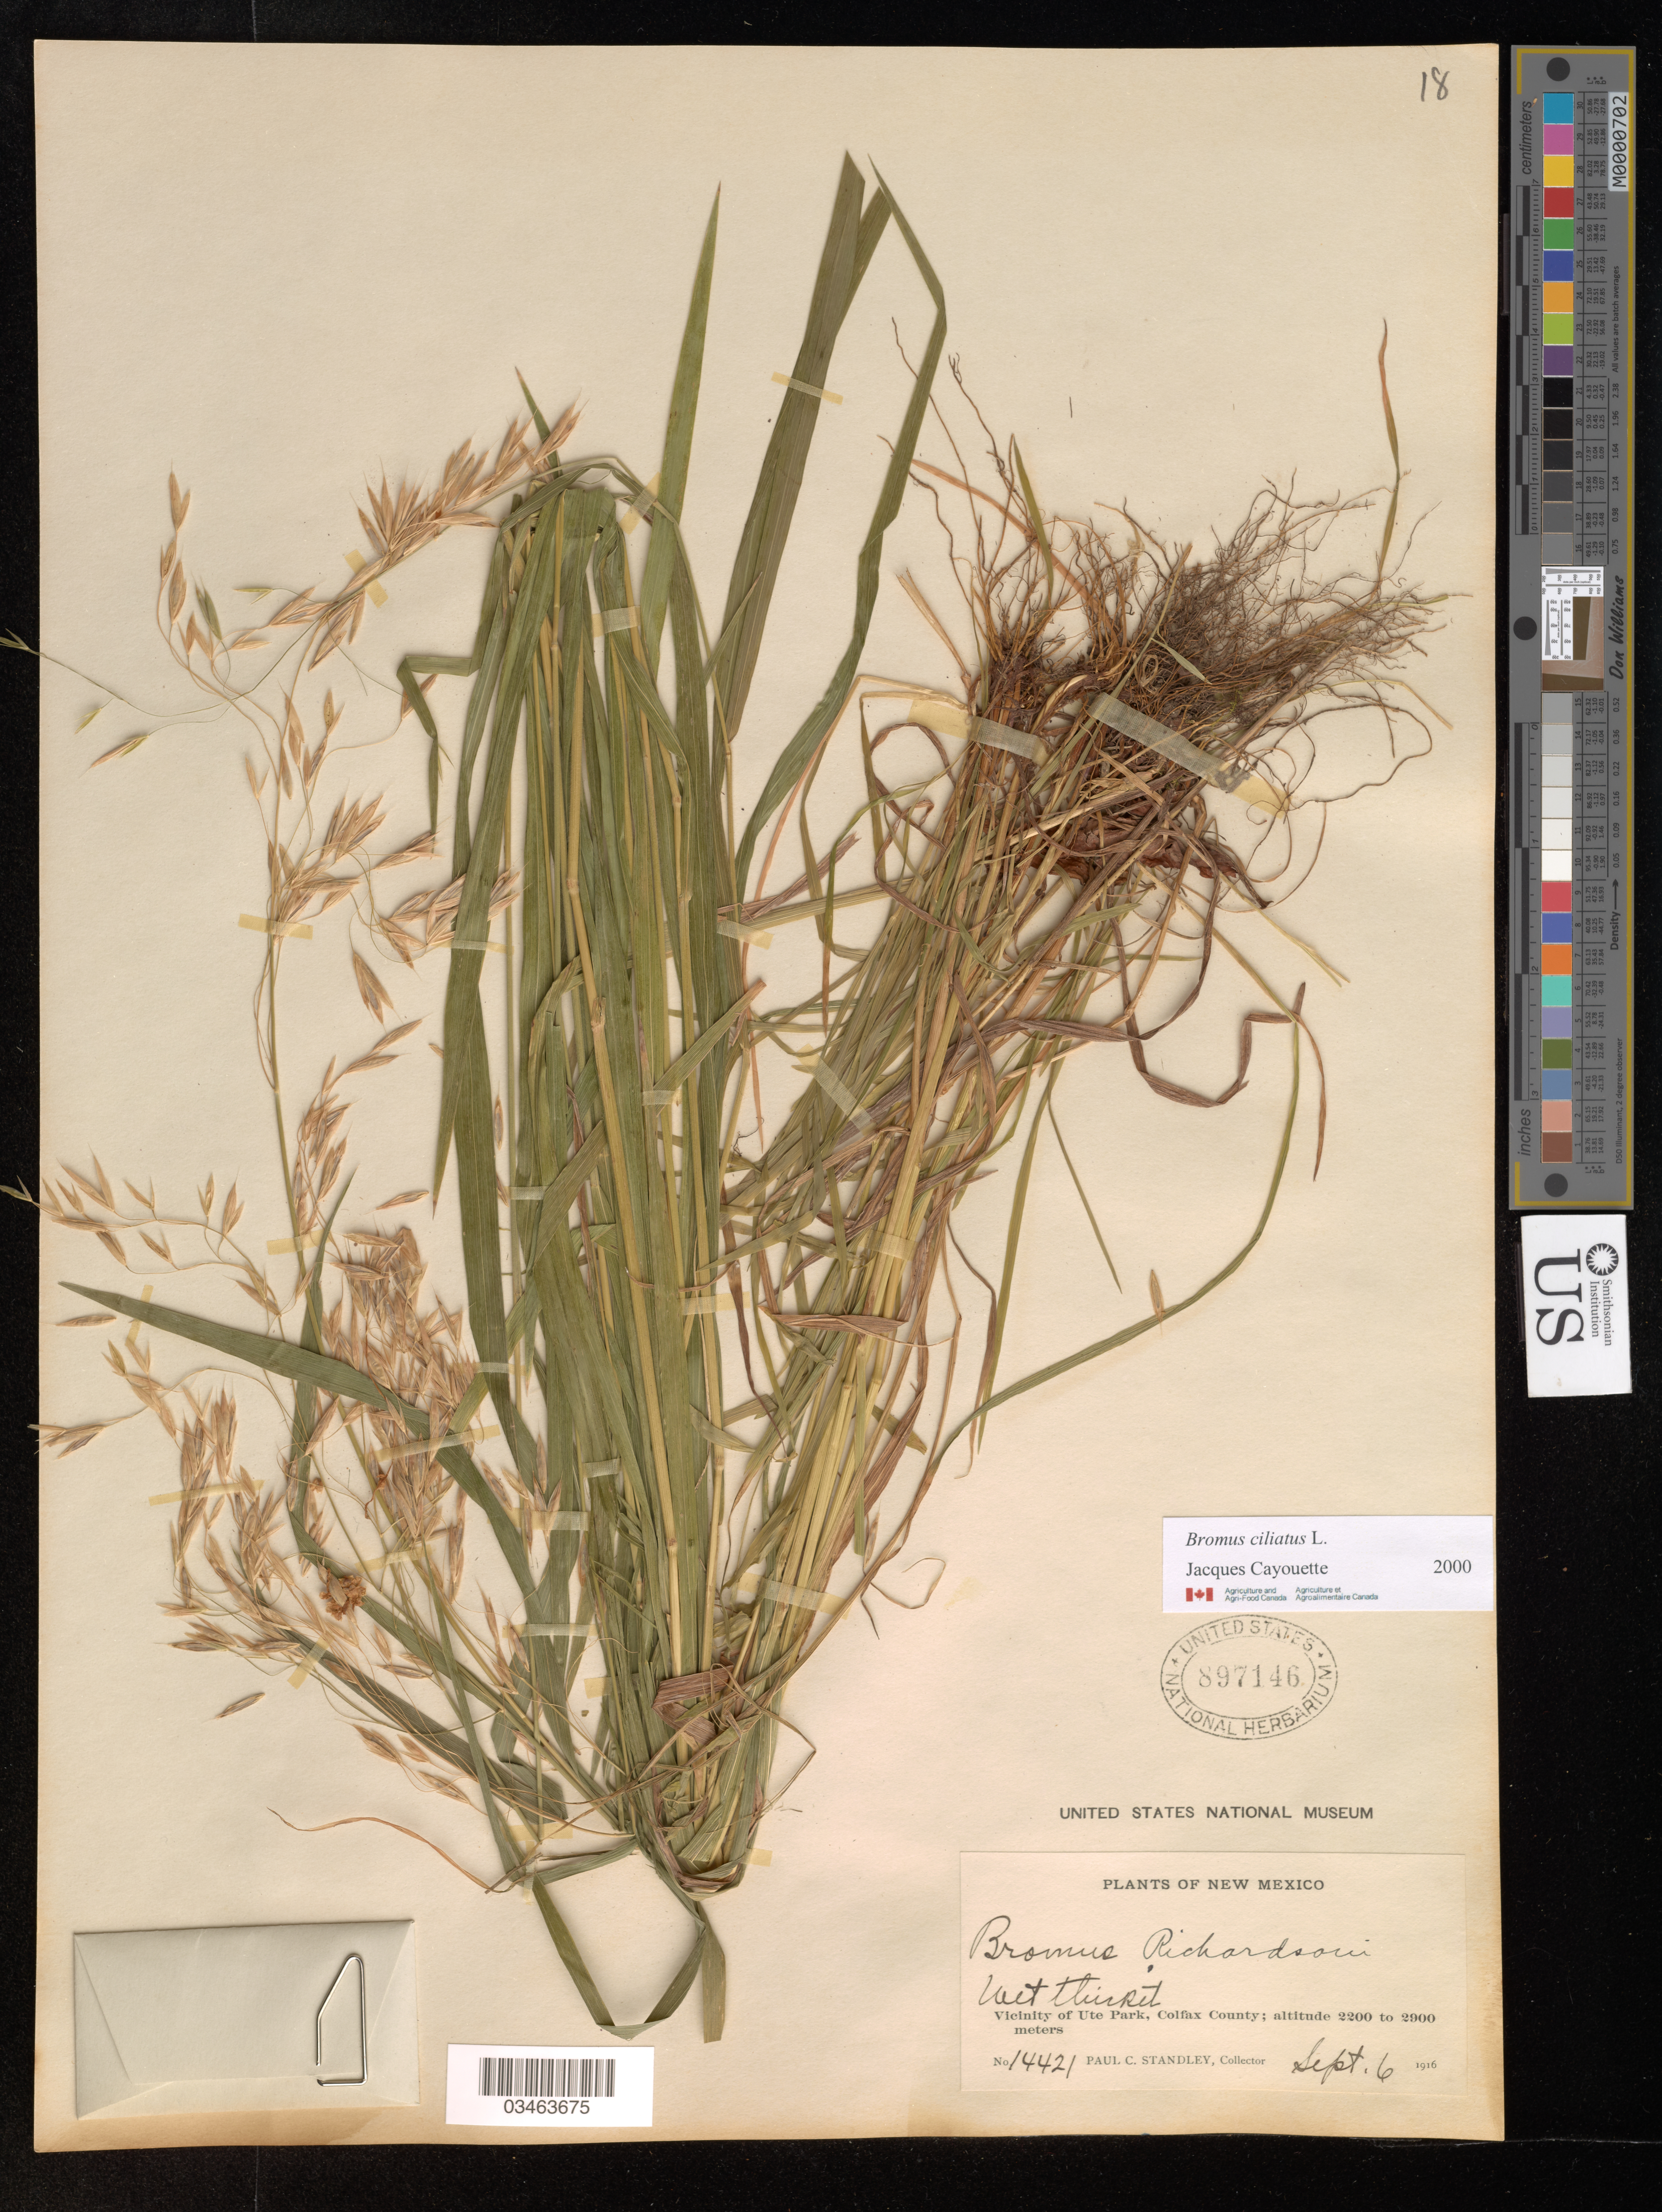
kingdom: Plantae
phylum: Tracheophyta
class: Liliopsida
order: Poales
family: Poaceae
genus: Bromus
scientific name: Bromus ciliatus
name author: L.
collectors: P. C. Standley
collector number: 14421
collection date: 1916-09-06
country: United States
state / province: New Mexico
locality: Vicinity of Ute Park, Colfax County.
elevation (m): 2200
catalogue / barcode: US 897146